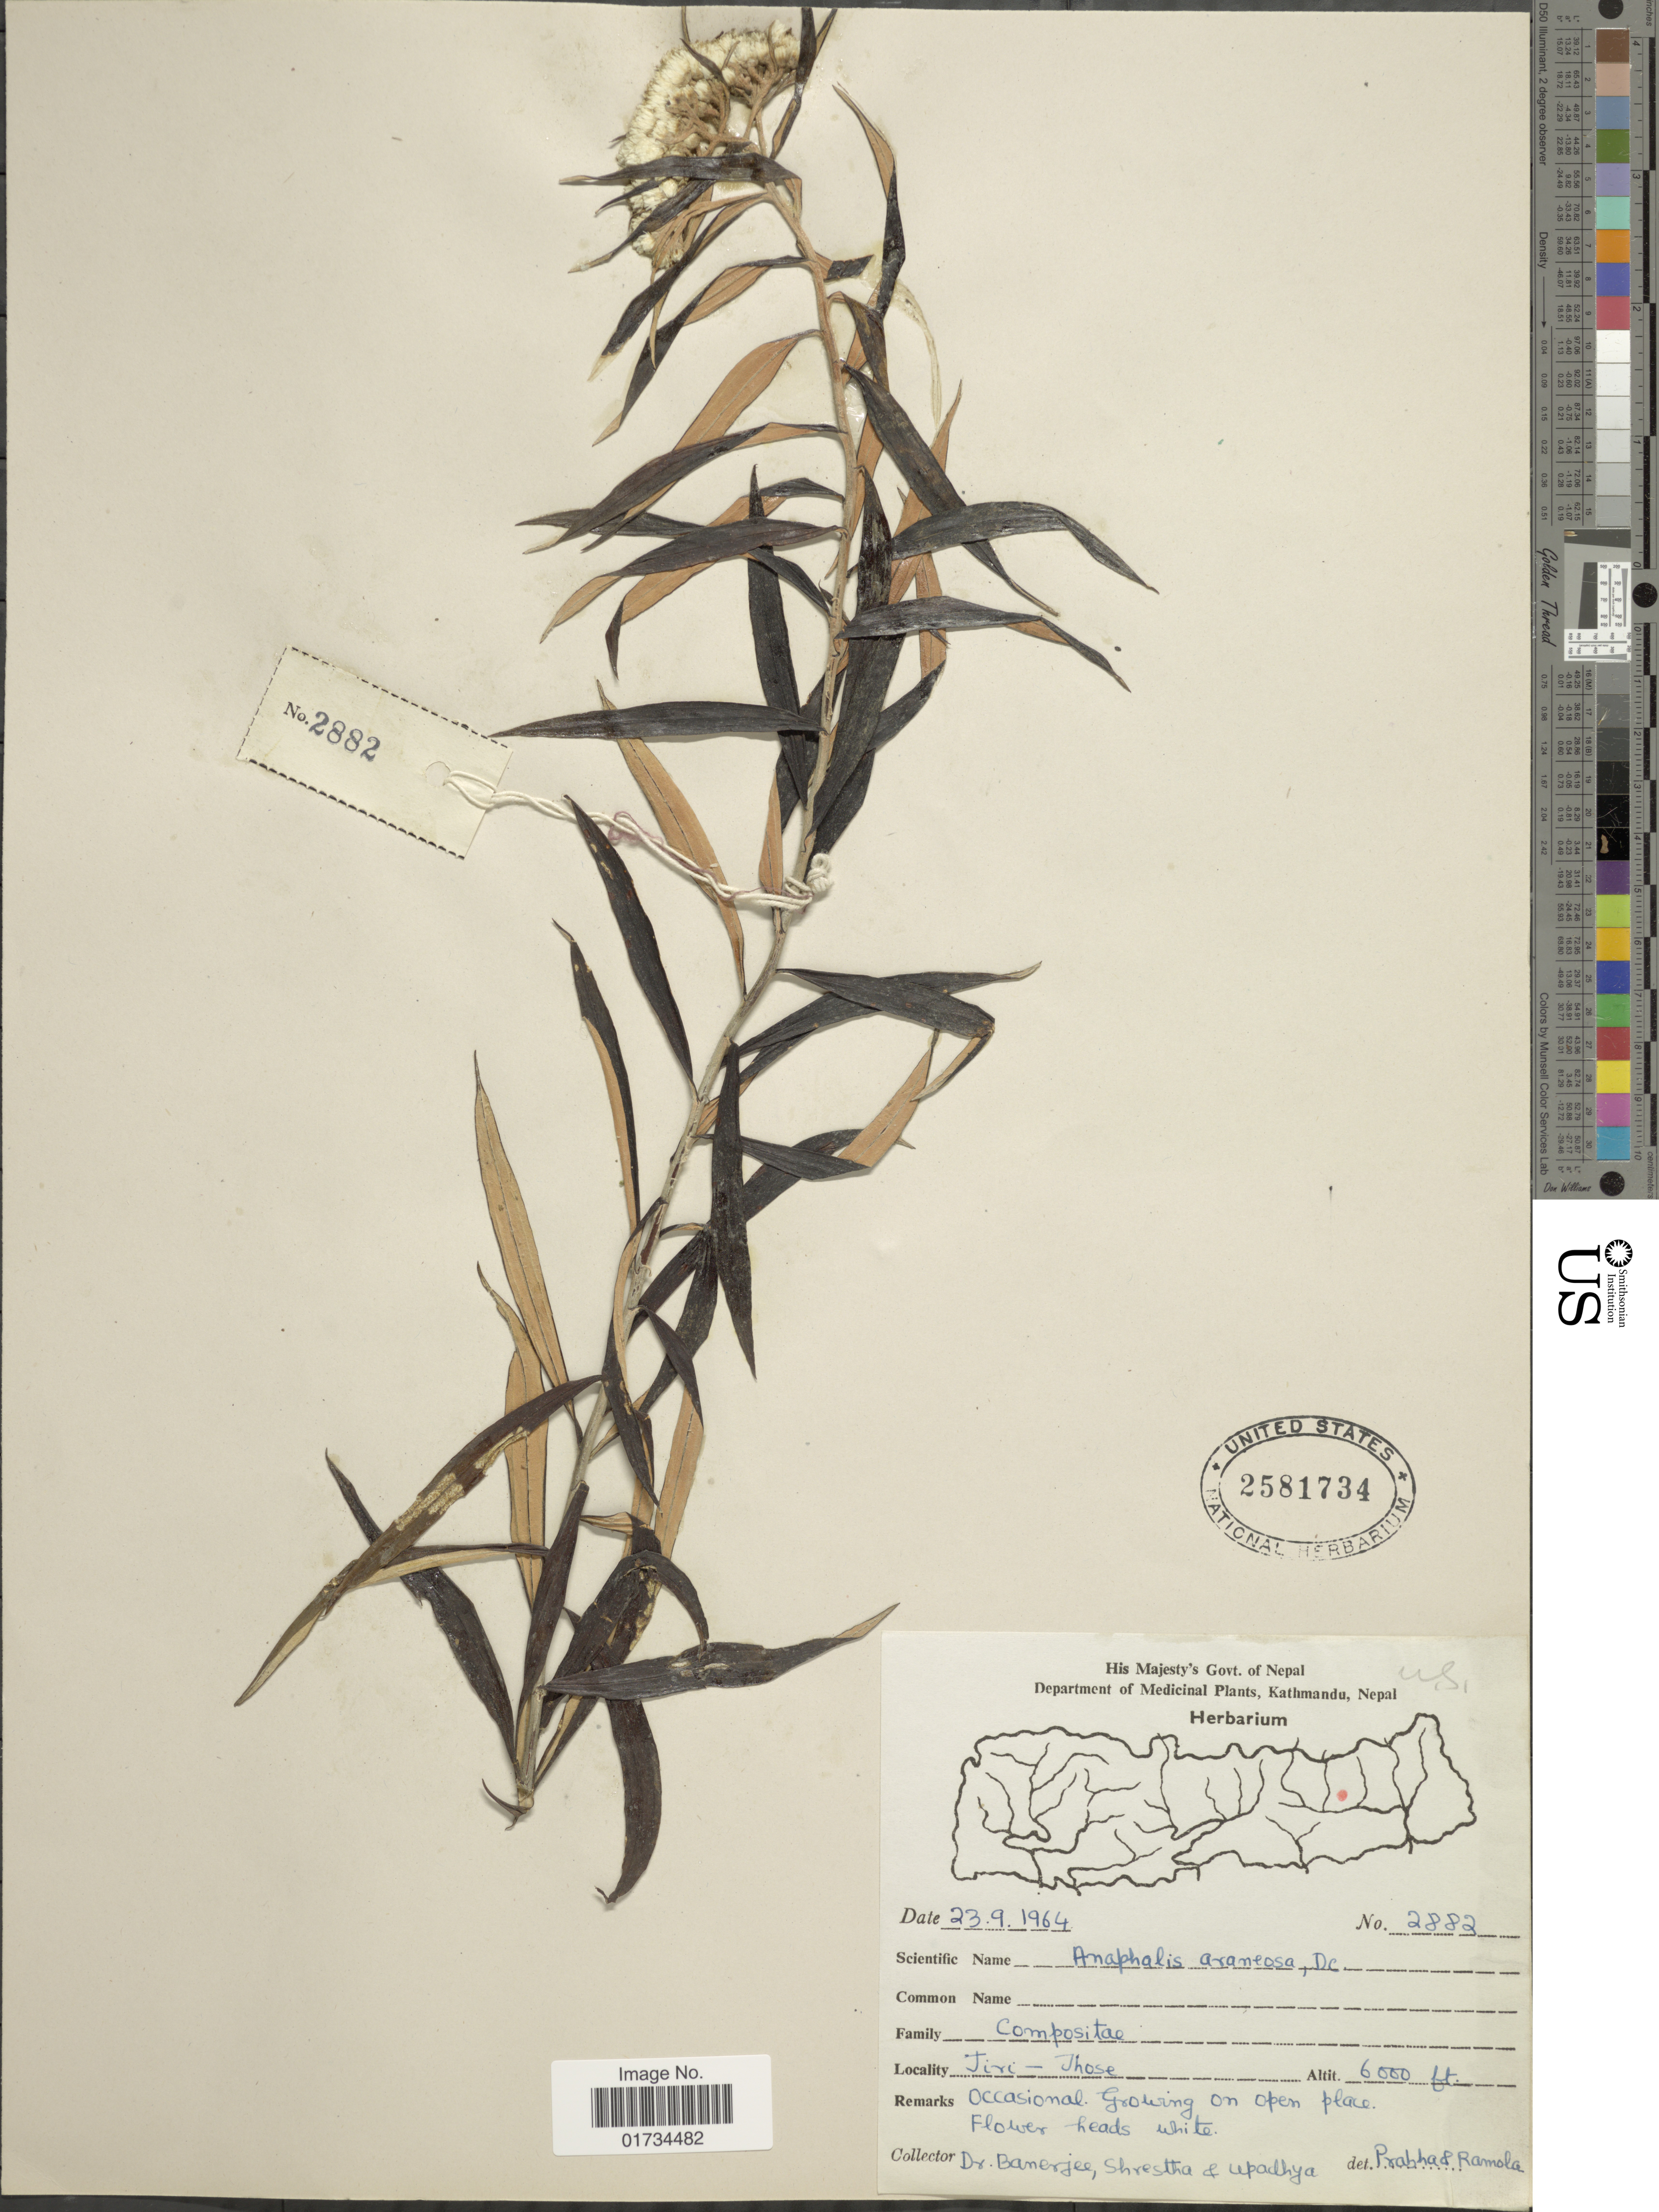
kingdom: Plantae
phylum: Tracheophyta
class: Magnoliopsida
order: Asterales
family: Asteraceae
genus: Anaphalis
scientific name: Anaphalis araneosa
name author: DC.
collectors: -. Banerjee, -. Shrestha & A. Upadhya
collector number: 2882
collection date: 1964-09-23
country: Nepal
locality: Tiri-Those. Kathmandu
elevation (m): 1829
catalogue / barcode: US 2581734